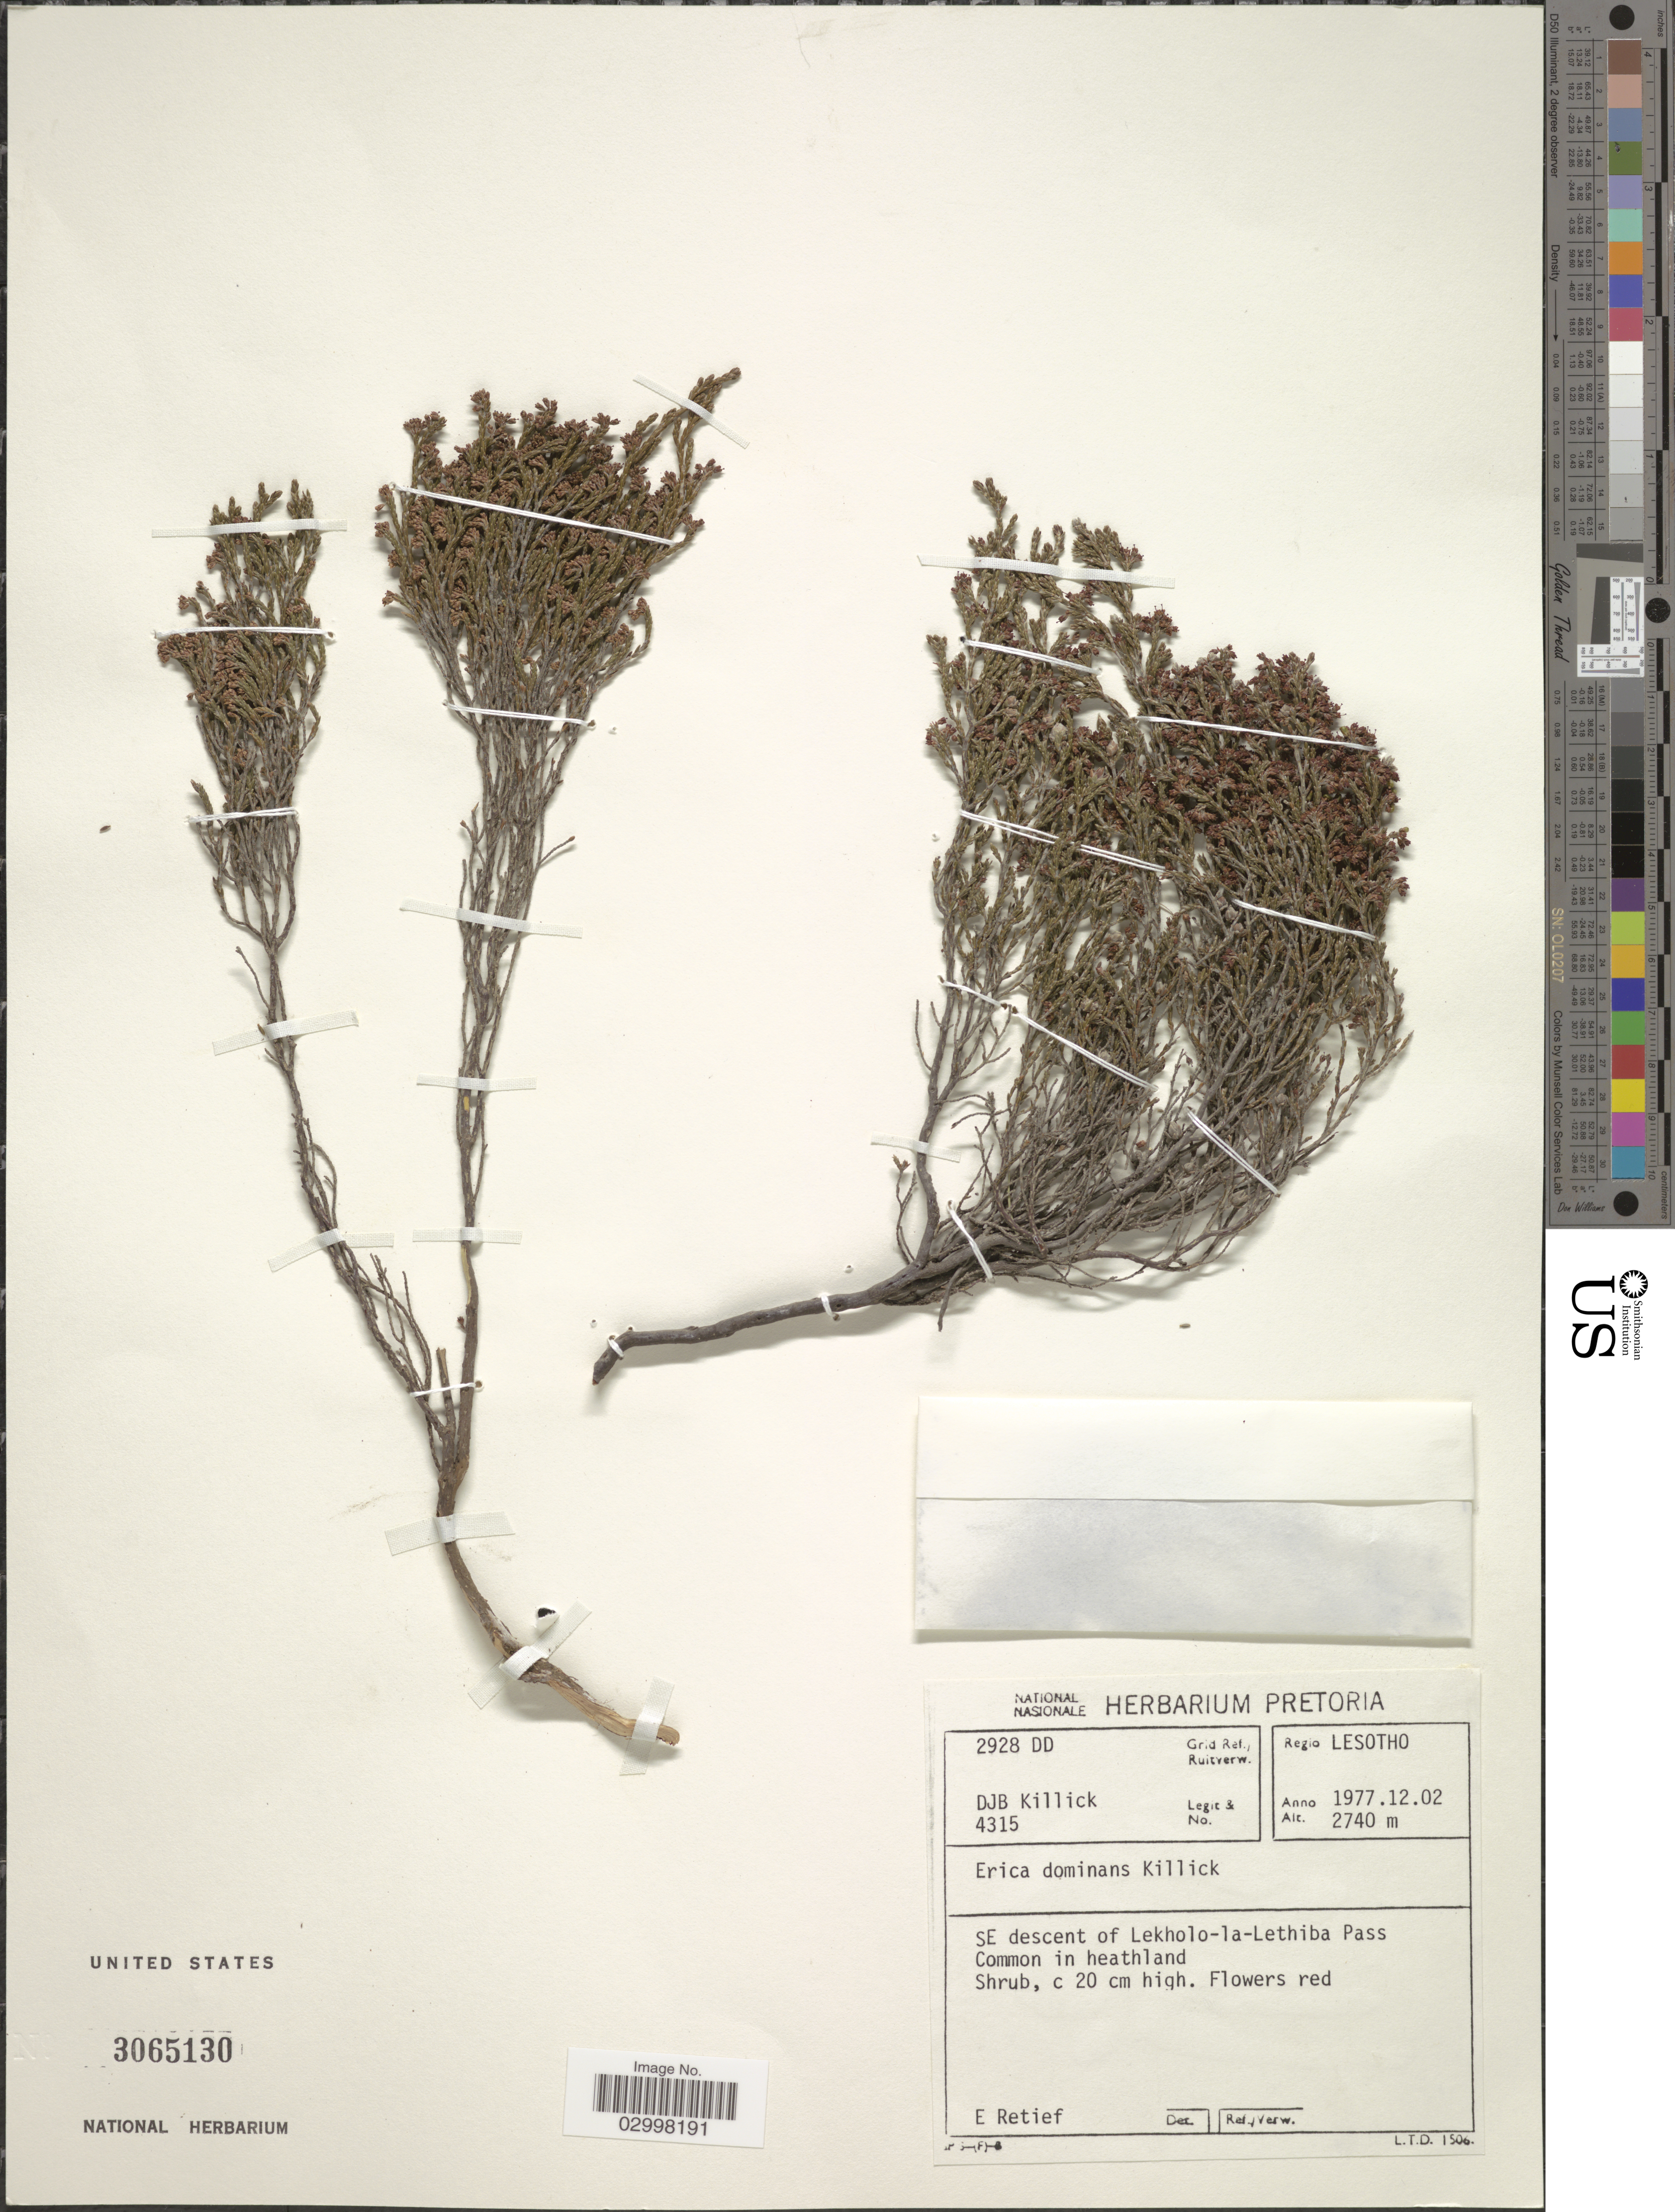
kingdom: Plantae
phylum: Tracheophyta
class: Magnoliopsida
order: Ericales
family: Ericaceae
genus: Erica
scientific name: Erica dominans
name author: Killick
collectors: D. Killick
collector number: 4315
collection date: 1977-12-02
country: Lesotho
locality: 2928 DD Grid Ref./Ruitverw. Regio Lesotho. SE descent of Lekholo-la-Lethiba Pass.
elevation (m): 2740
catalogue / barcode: US 3065130